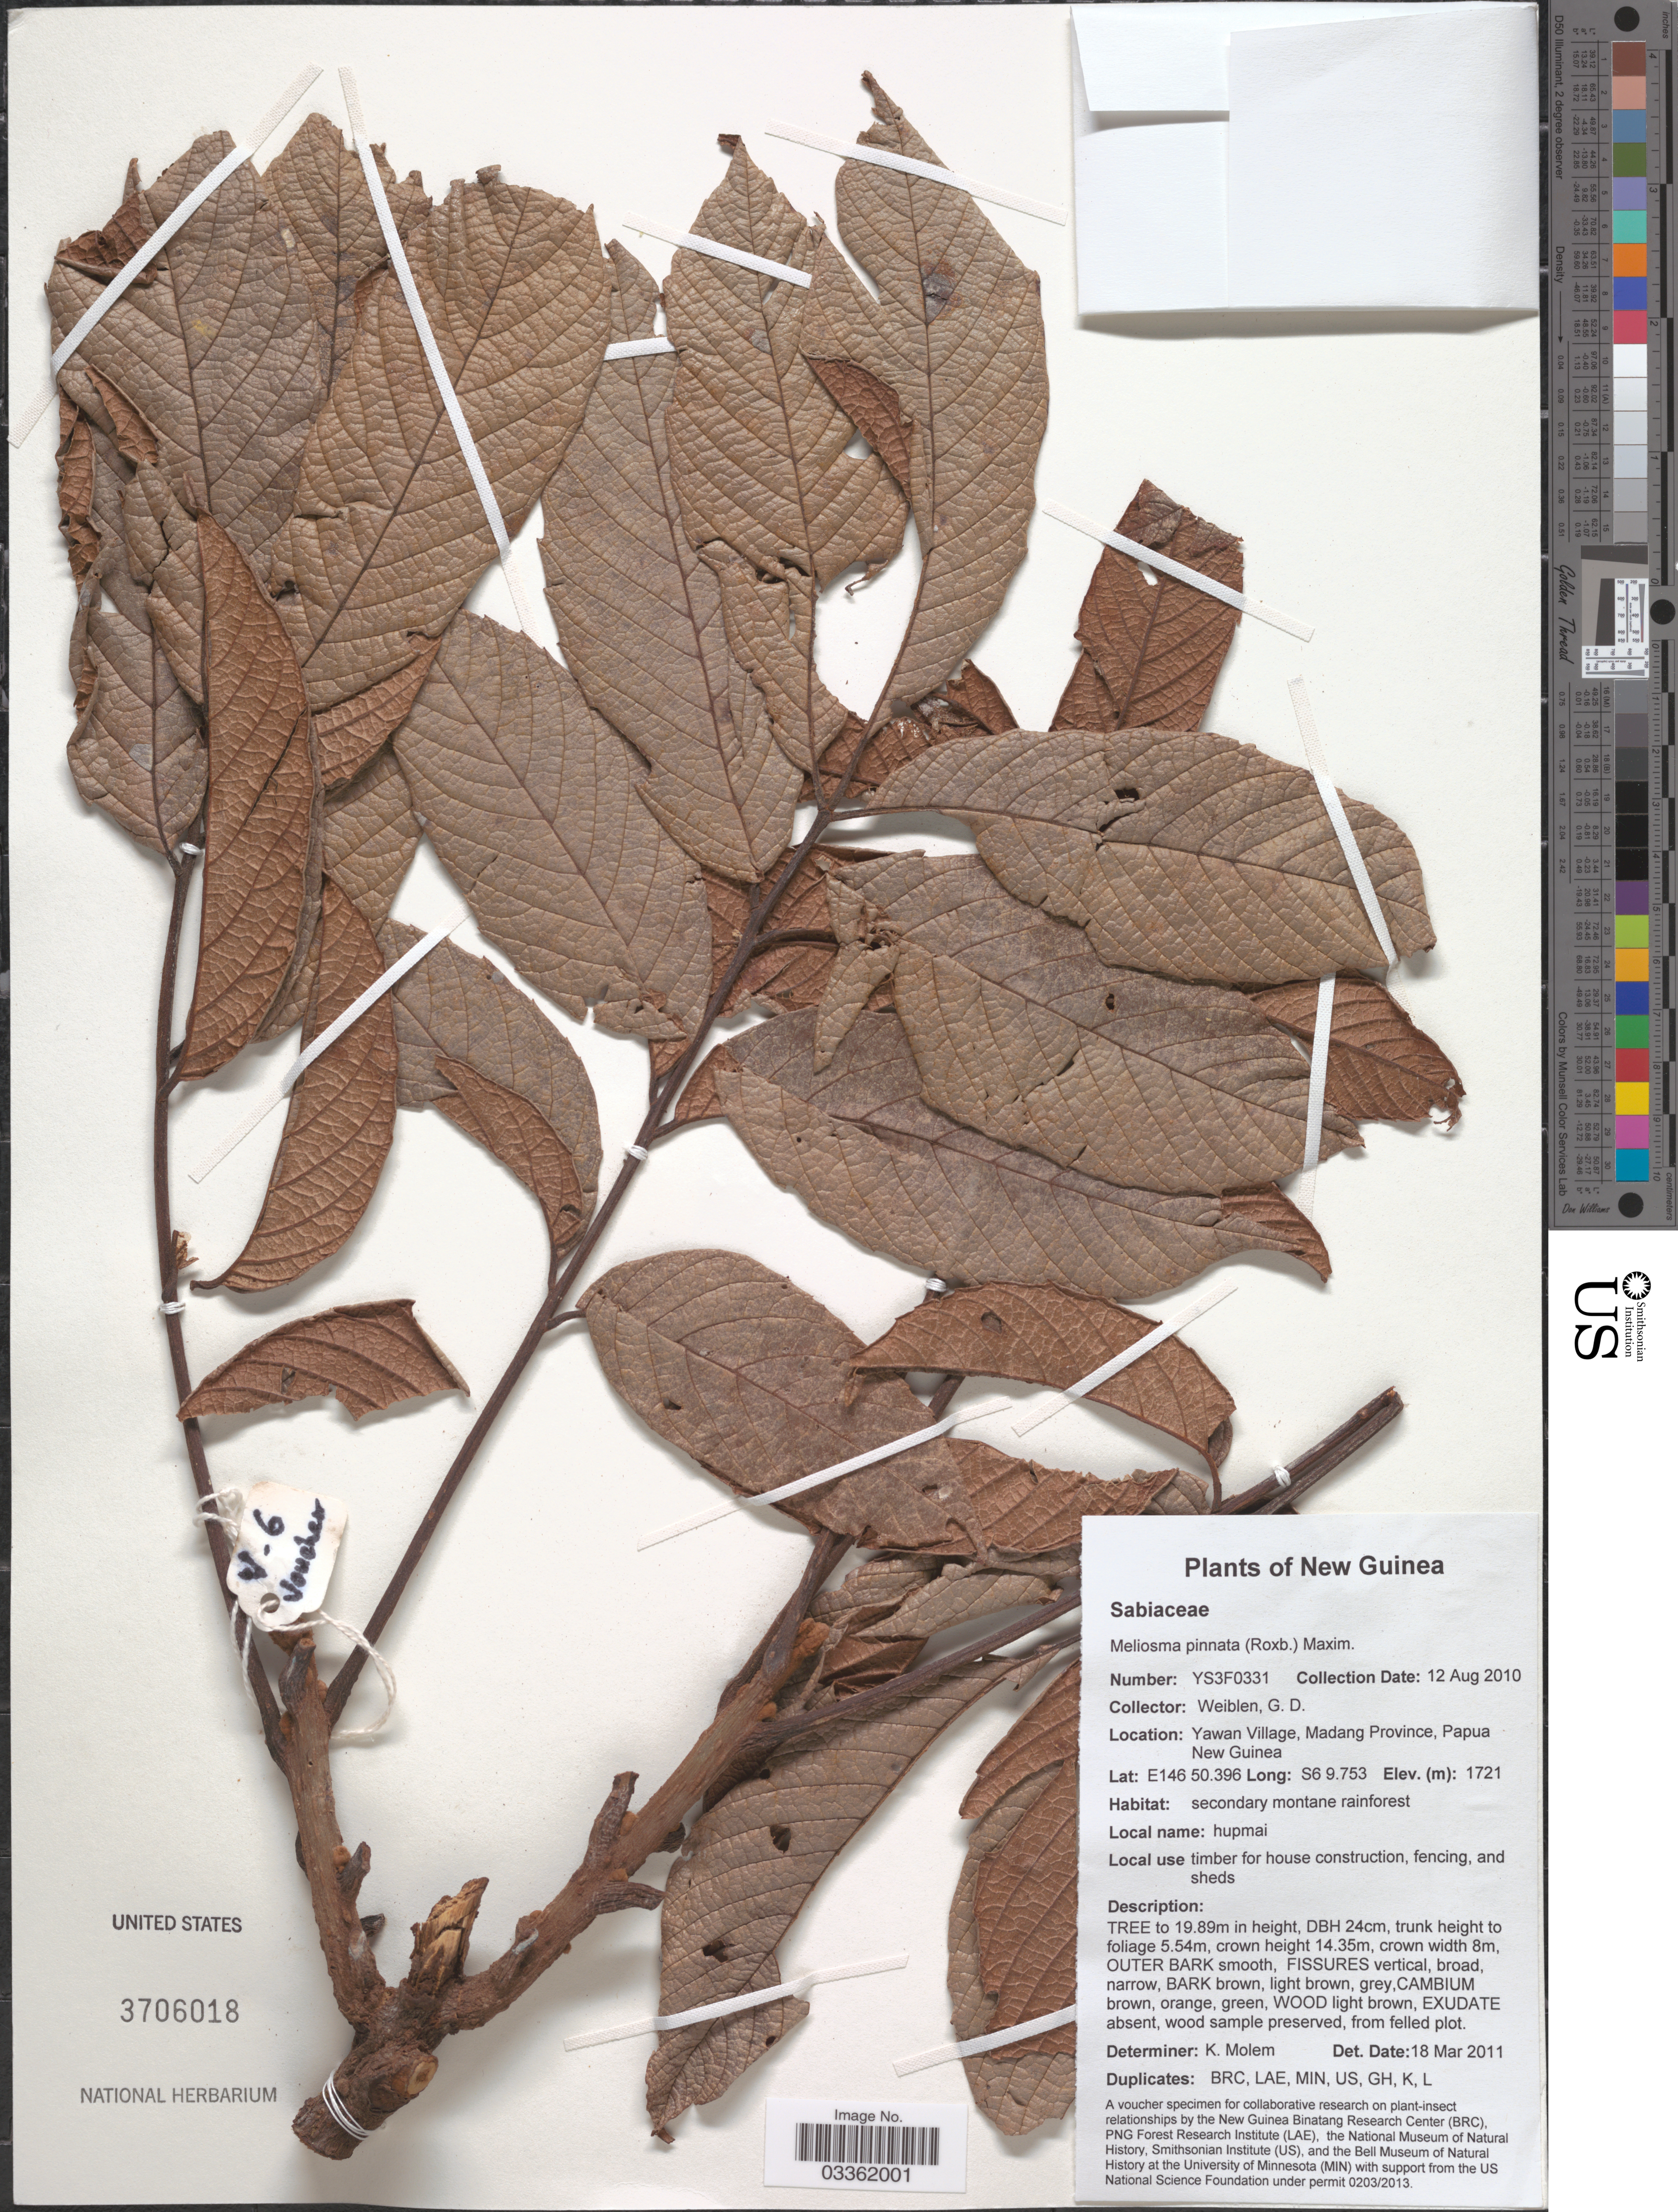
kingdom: Plantae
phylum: Tracheophyta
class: Magnoliopsida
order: Proteales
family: Sabiaceae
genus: Meliosma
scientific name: Meliosma macrophylla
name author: Merr.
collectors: G. D. Weiblen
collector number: YS3F0331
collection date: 2010-08-12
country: Papua New Guinea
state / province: Madang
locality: New Guinea. Yawan Village.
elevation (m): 1721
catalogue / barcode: US 3706018